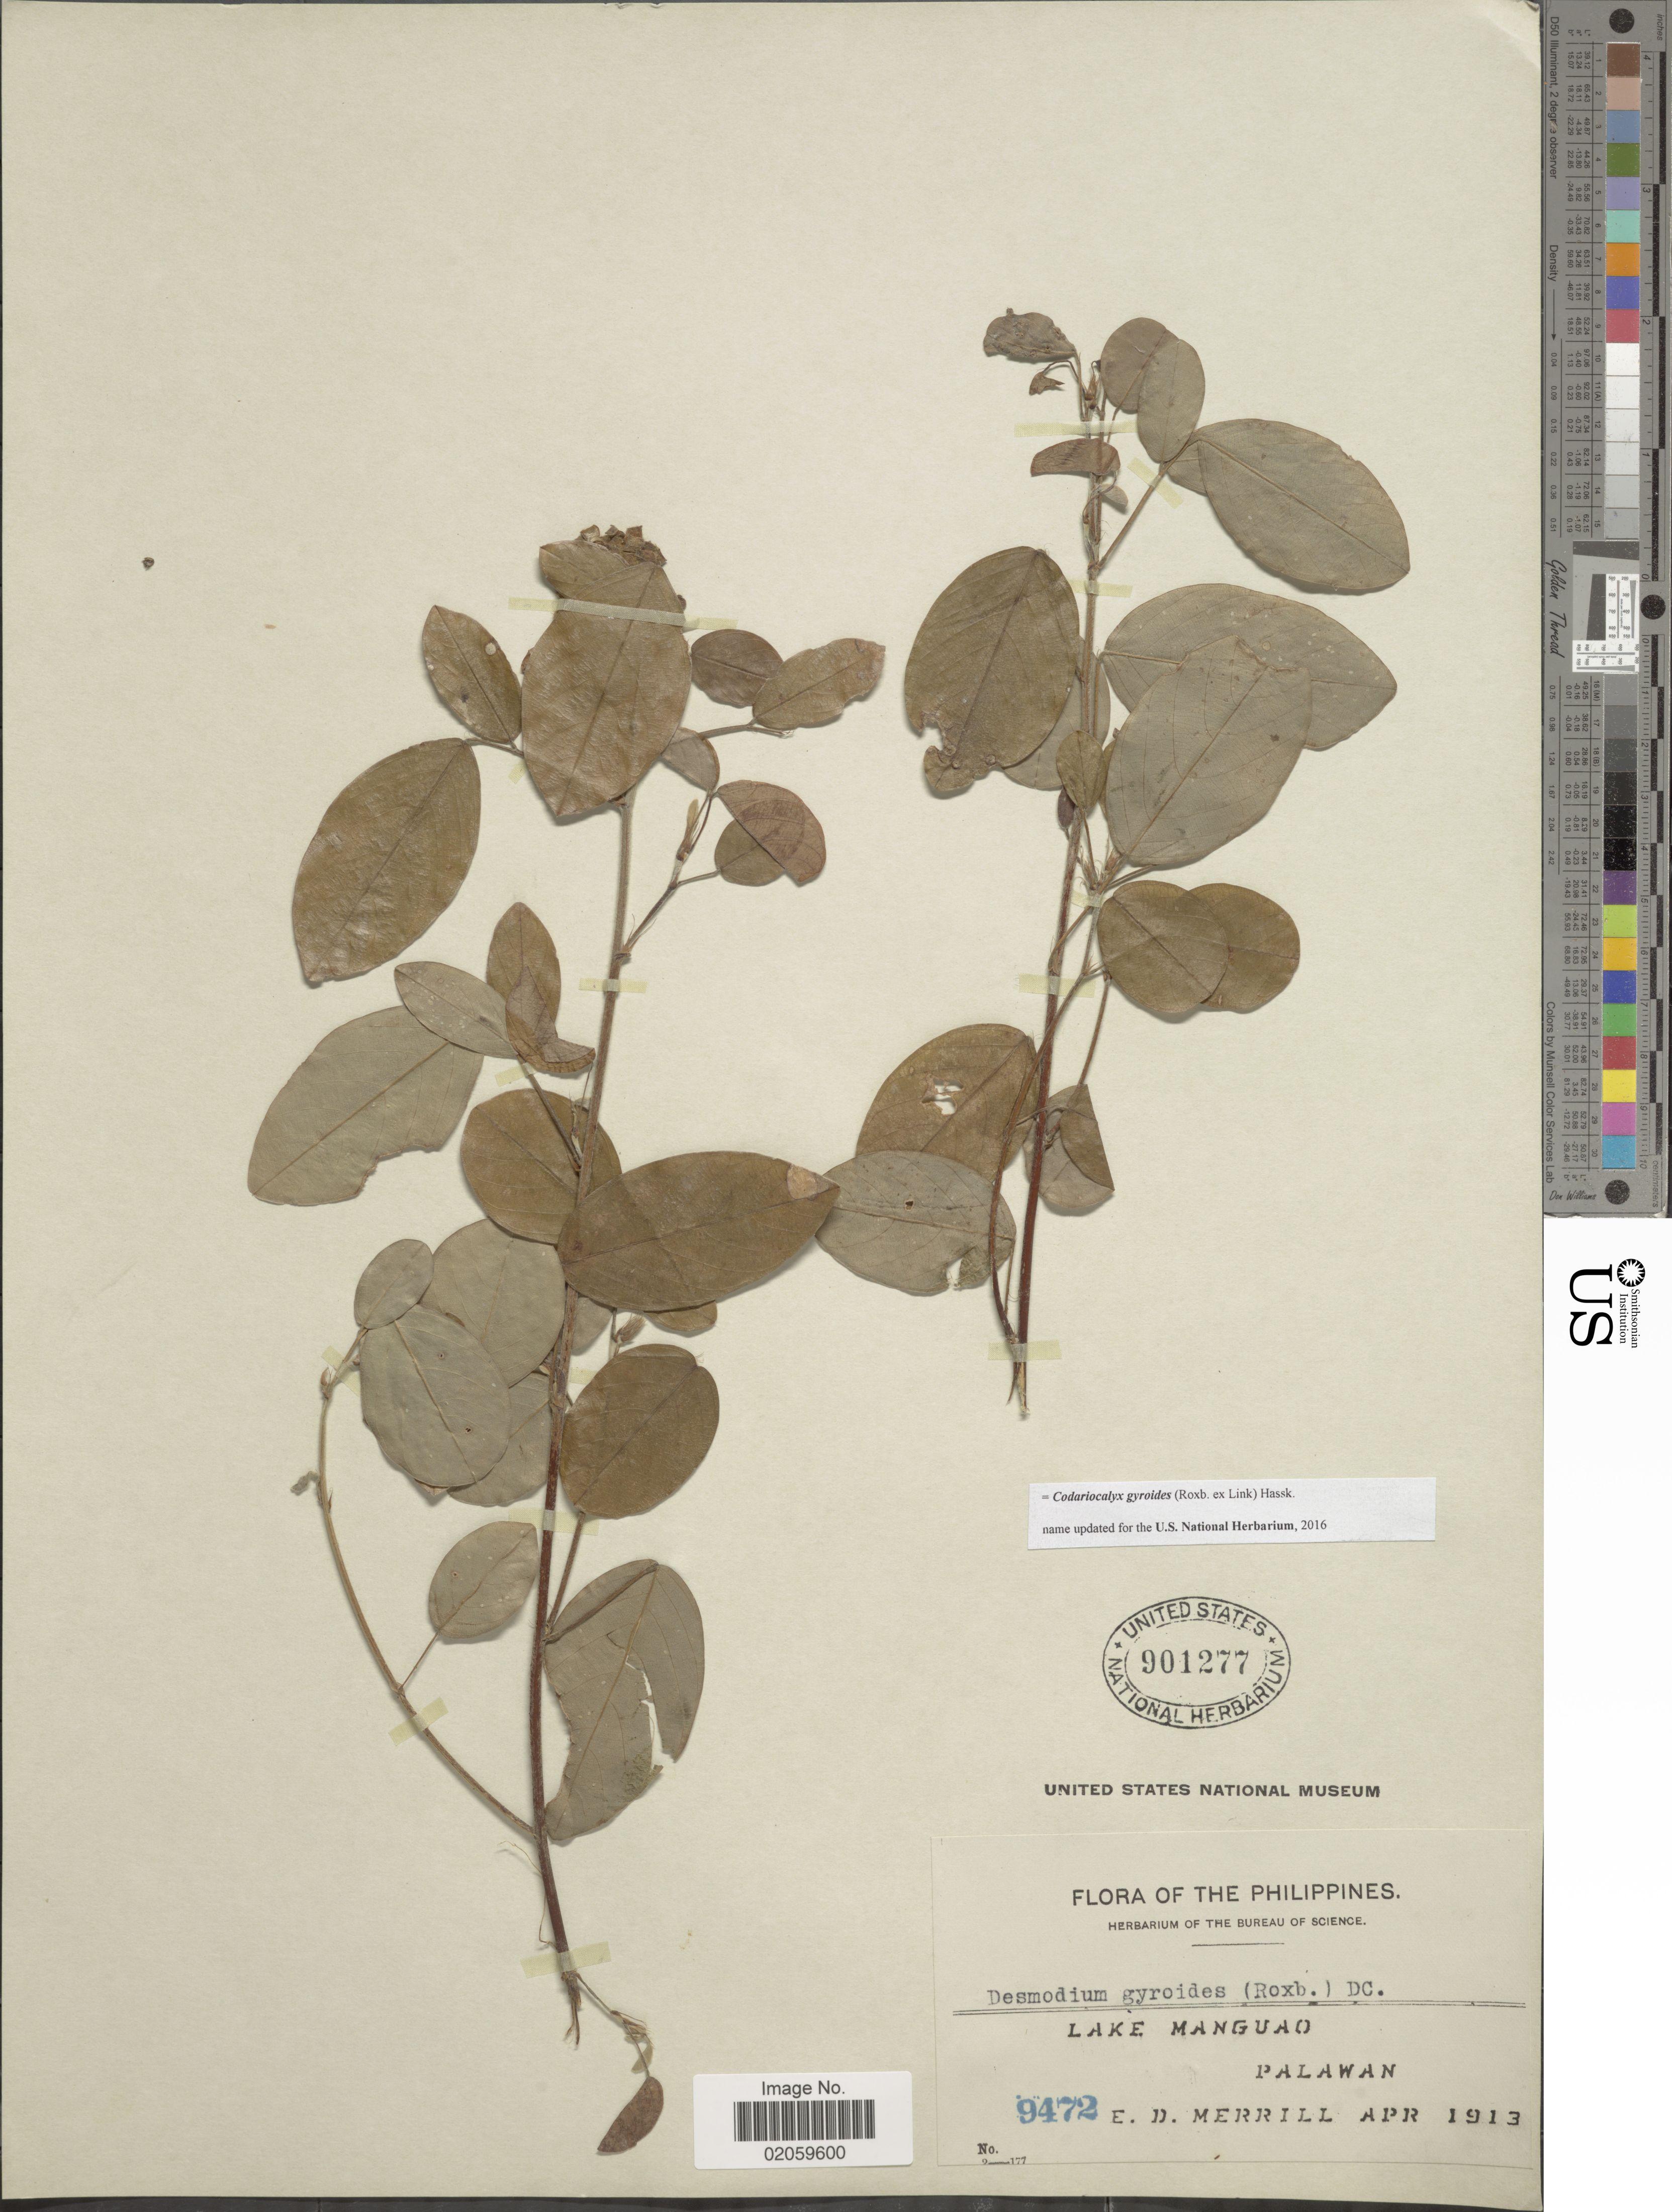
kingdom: Plantae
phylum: Tracheophyta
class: Magnoliopsida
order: Fabales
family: Fabaceae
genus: Codariocalyx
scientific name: Codariocalyx gyroides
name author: (Roxb. & Link) X.Y. Zhu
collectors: E. D. Merrill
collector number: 9472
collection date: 1913-04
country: Philippines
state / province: Mimaropa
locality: Lake Manguao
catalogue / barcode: US 901277